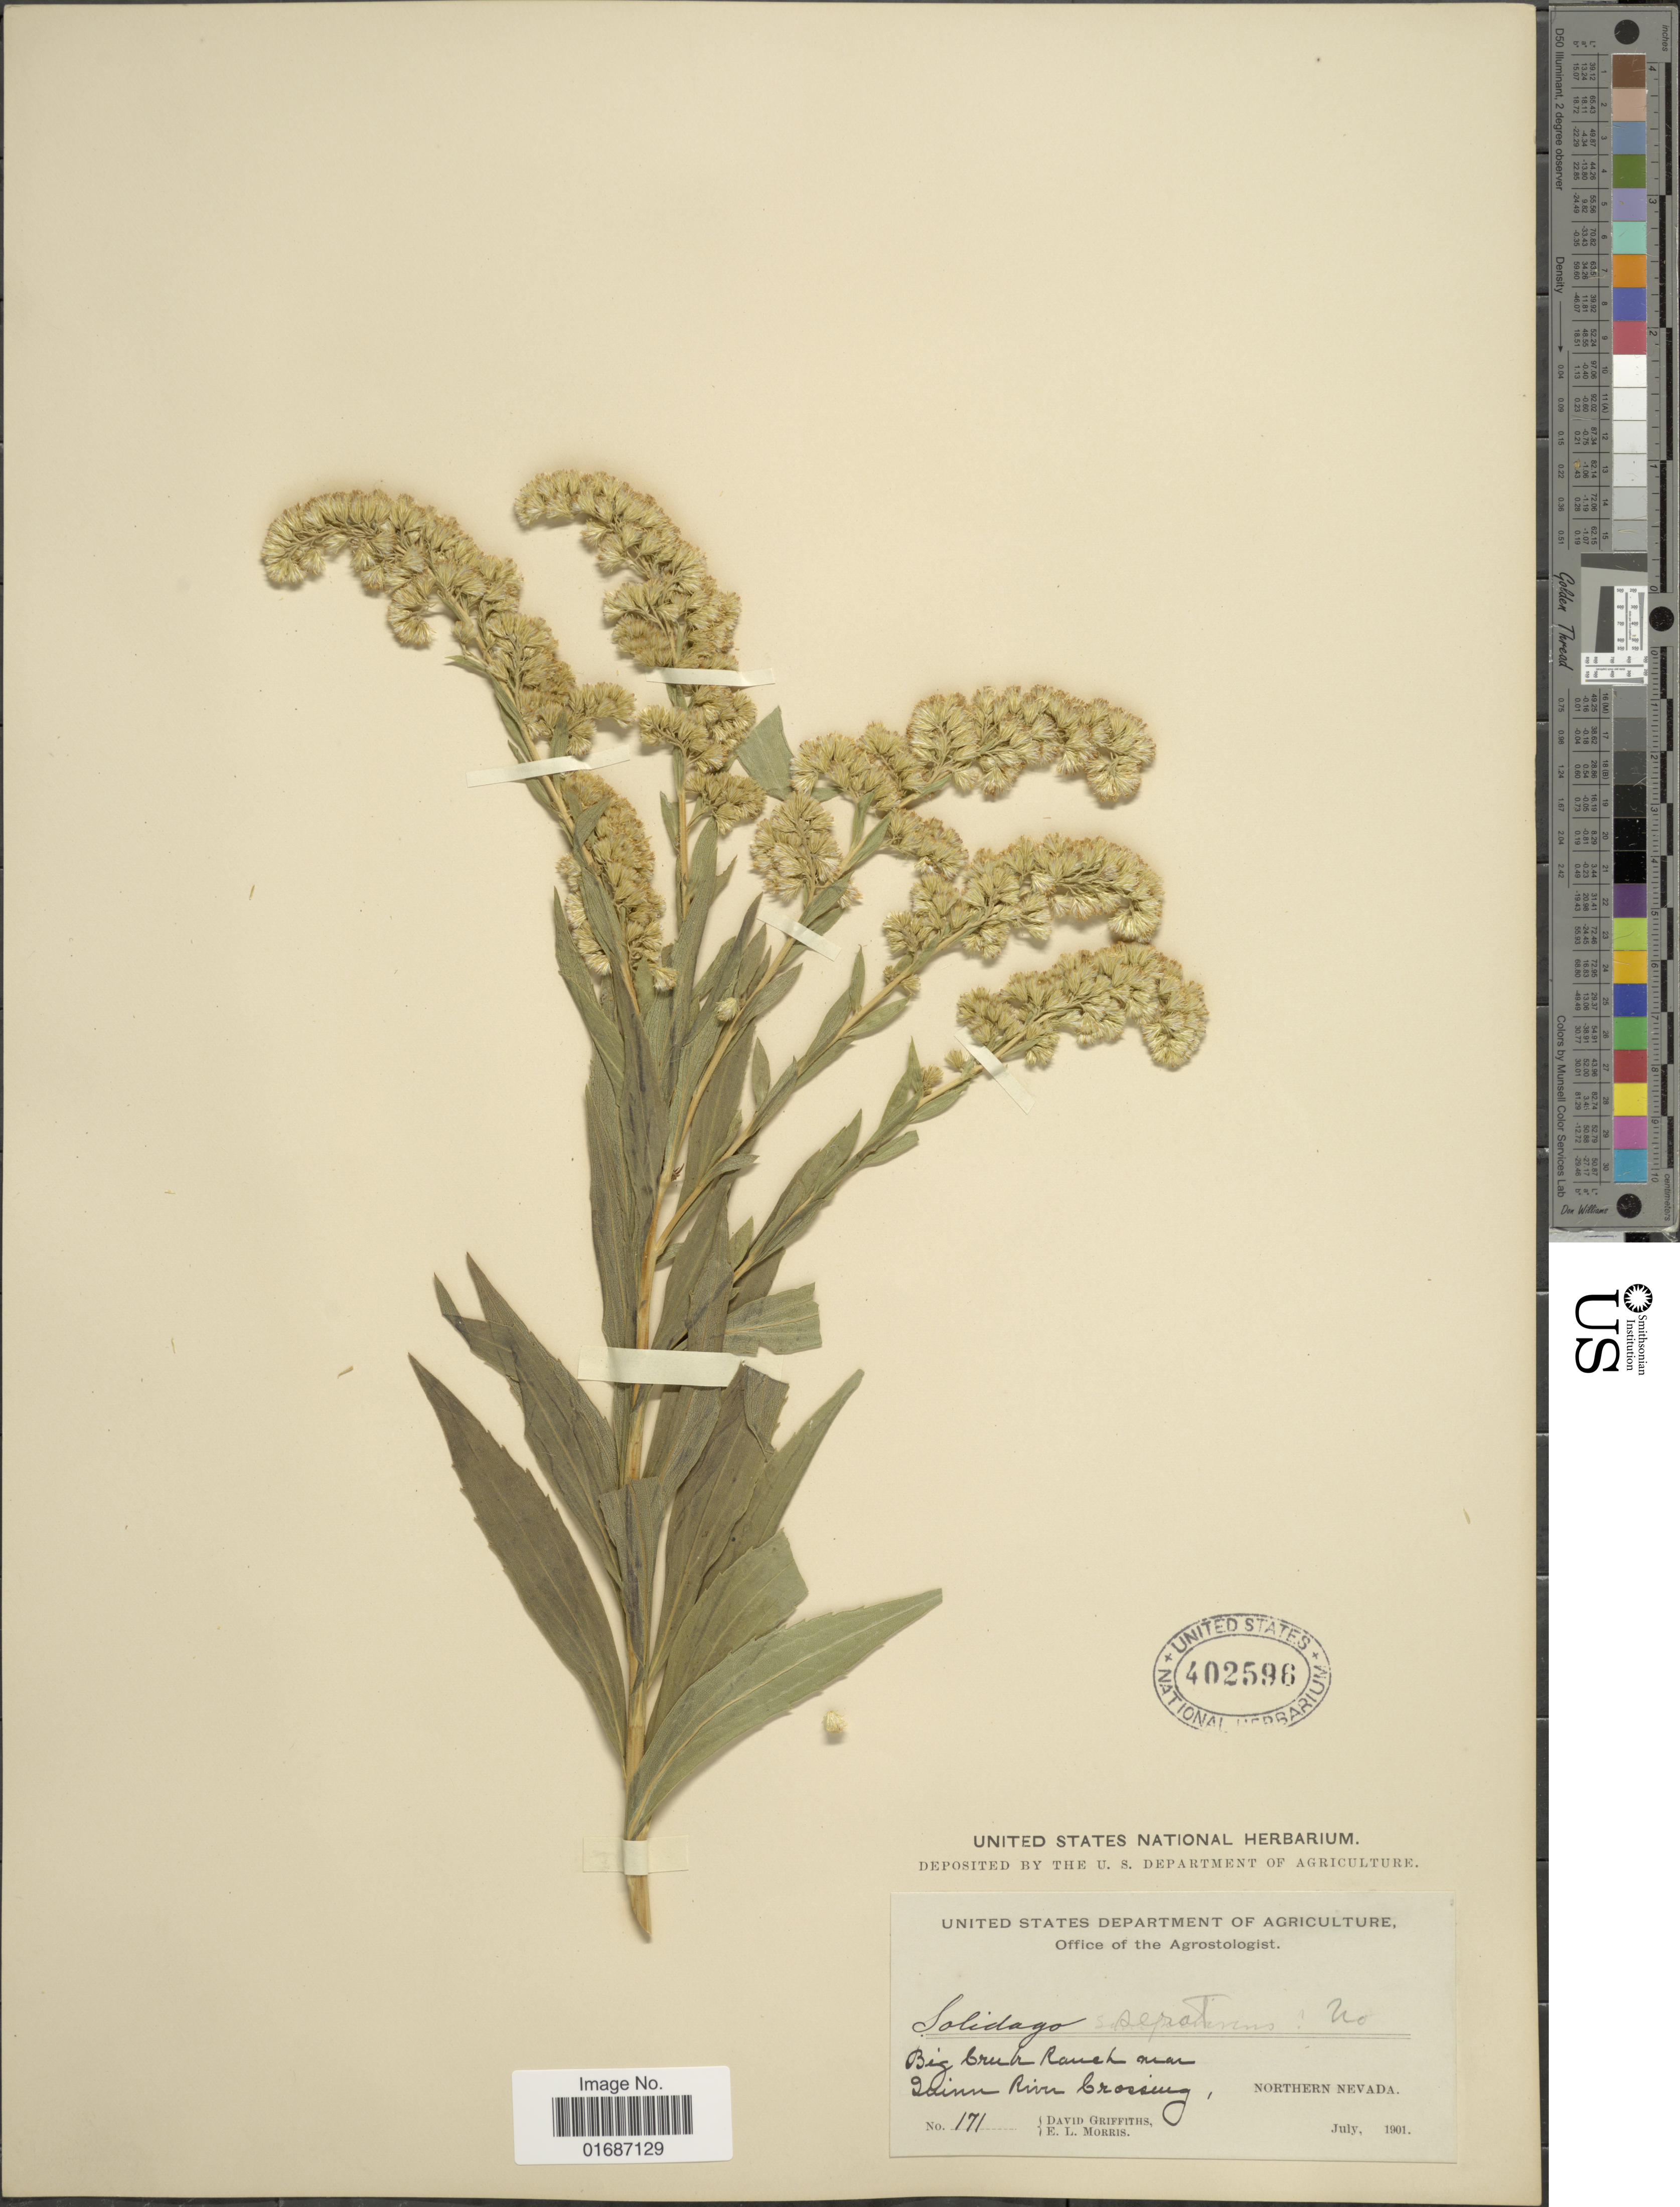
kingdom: Plantae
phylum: Tracheophyta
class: Magnoliopsida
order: Asterales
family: Asteraceae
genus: Solidago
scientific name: Solidago gigantea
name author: Aiton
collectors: D. Griffiths & E. Morris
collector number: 171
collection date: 1901-07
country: United States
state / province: Nevada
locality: Big Creek Raneh near Dainn River Crossing, Northern Nevada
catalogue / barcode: US 402596